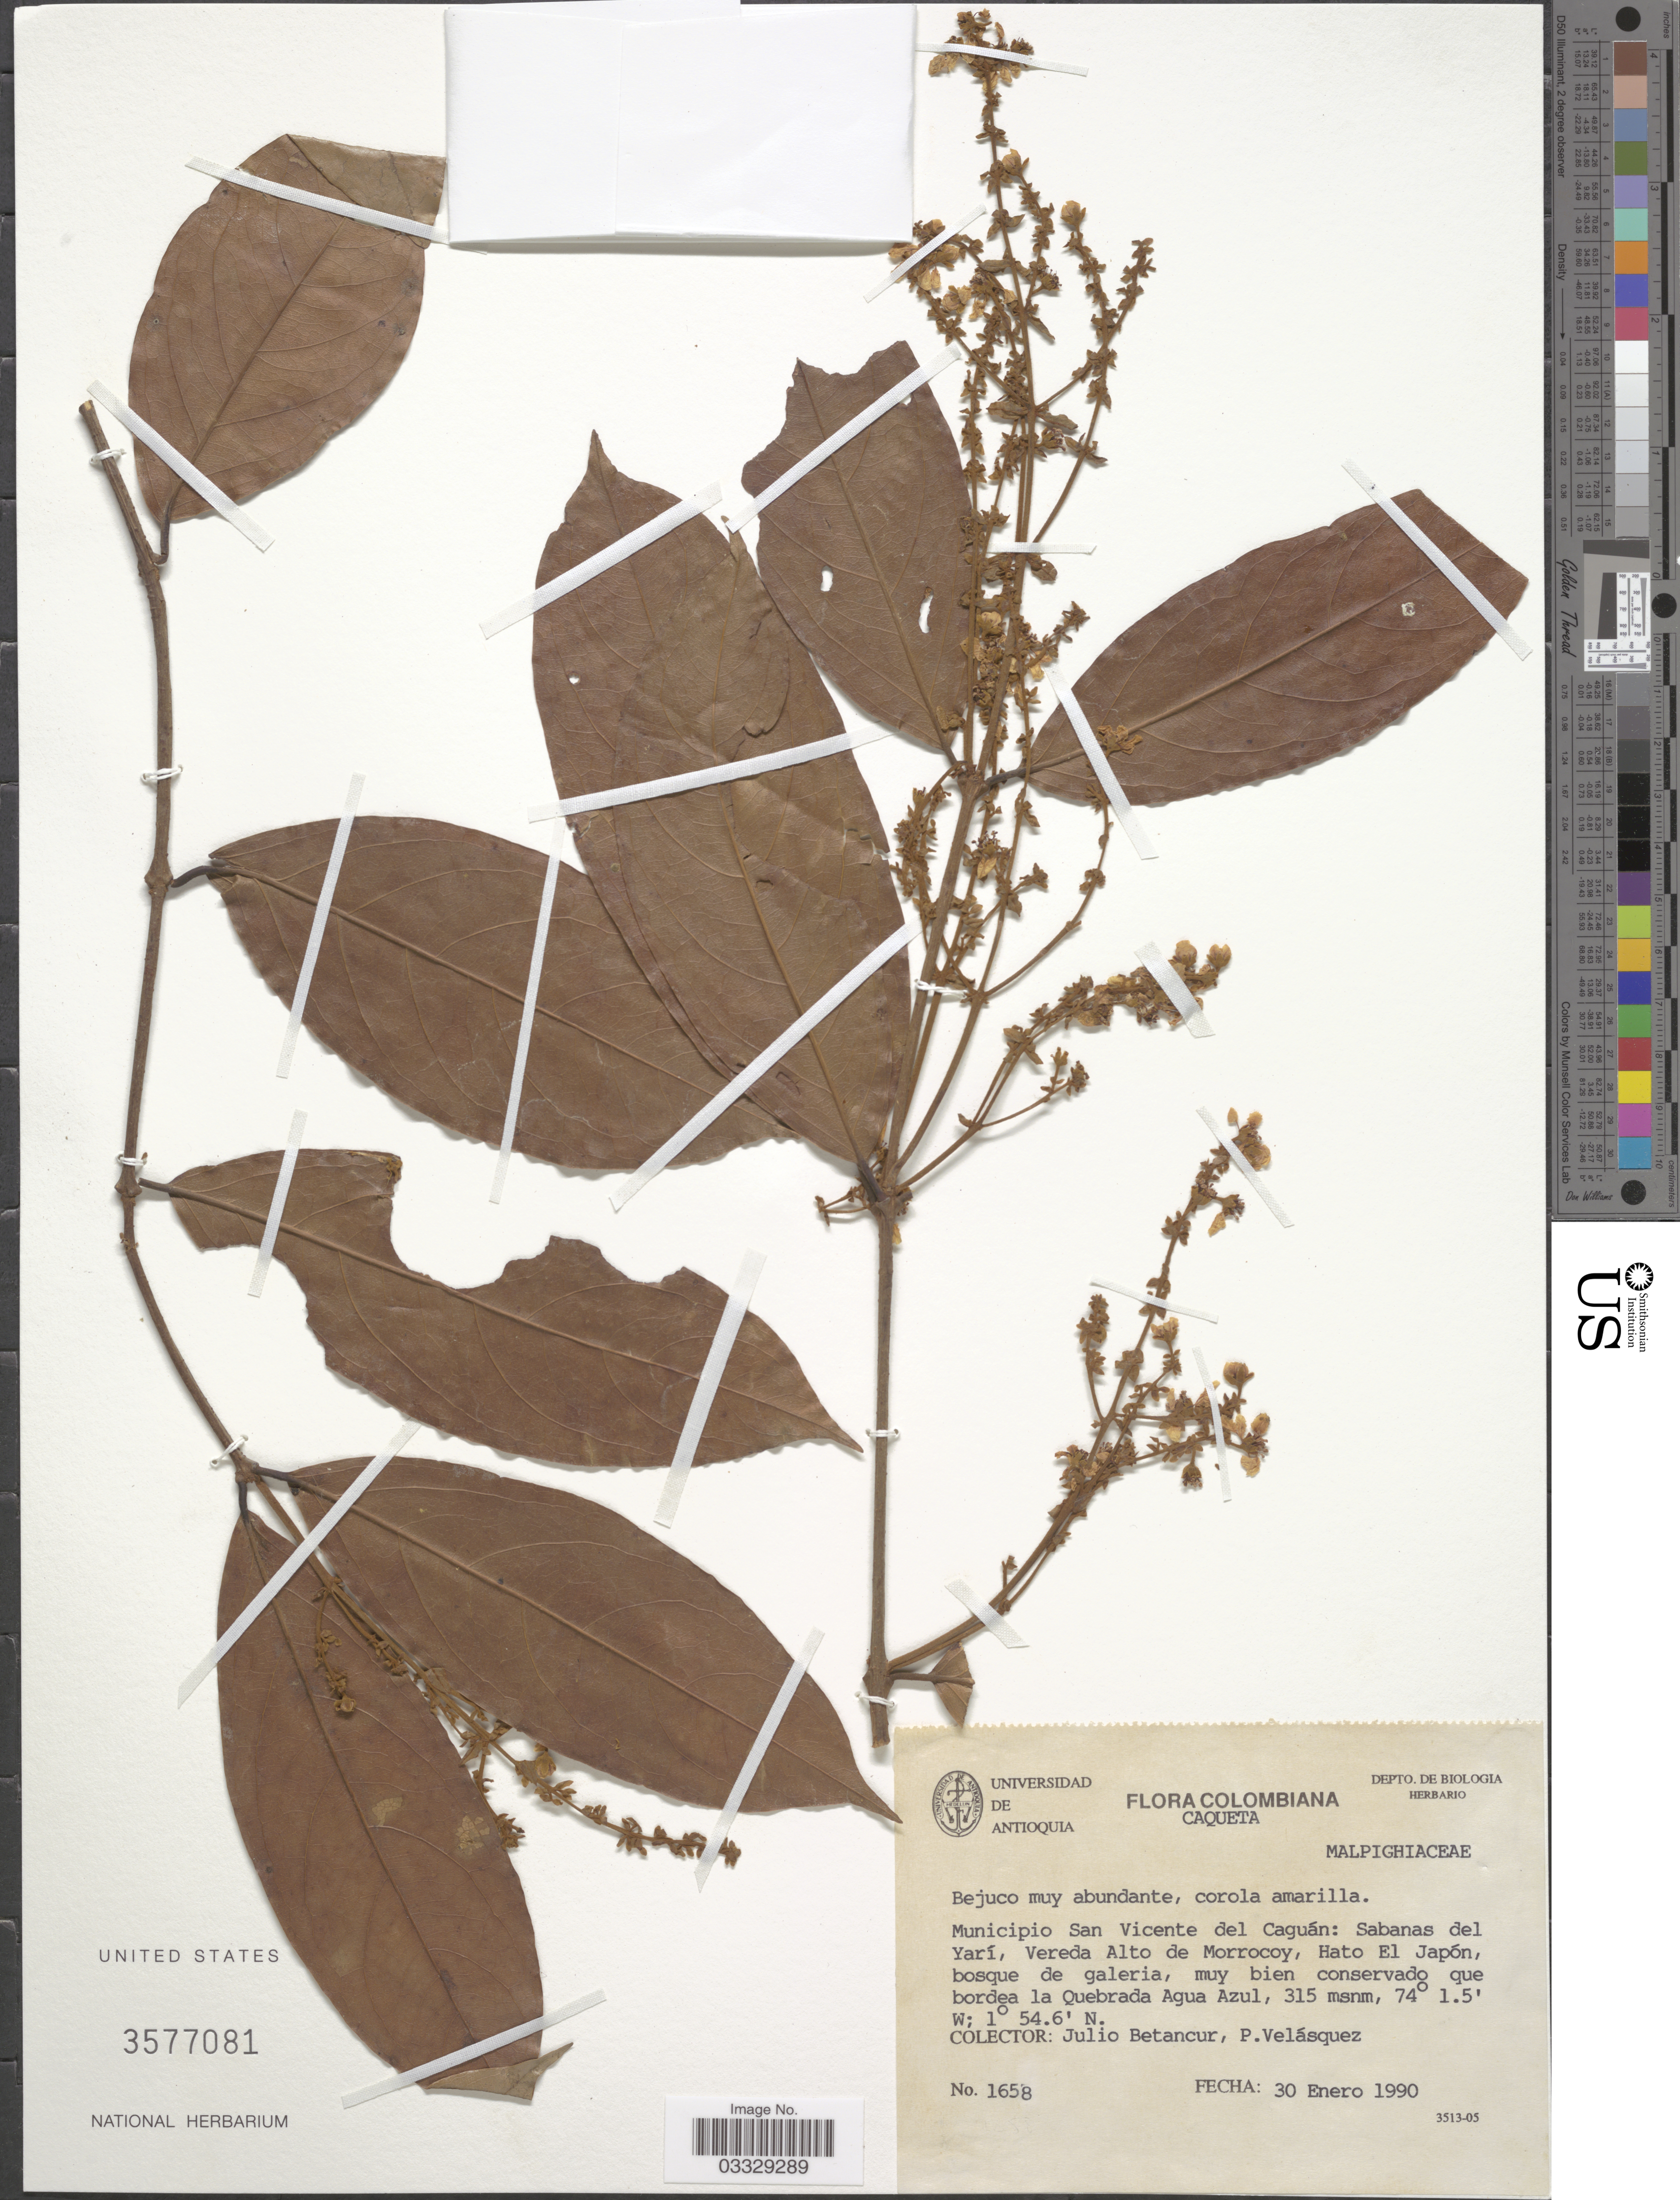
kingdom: Plantae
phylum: Tracheophyta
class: Magnoliopsida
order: Malpighiales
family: Malpighiaceae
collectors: J. Betancur & P. Velasquez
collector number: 1658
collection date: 1990-01-30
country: Colombia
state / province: Caquetá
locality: Municipio San Vicente del Caguán: Sabanas del Yarí, Vereda Alto de Morrocoy, Hato El Japón. Muy bien conservado que bordea la Quebrada Agua Azul.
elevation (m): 315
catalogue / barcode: US 3577081